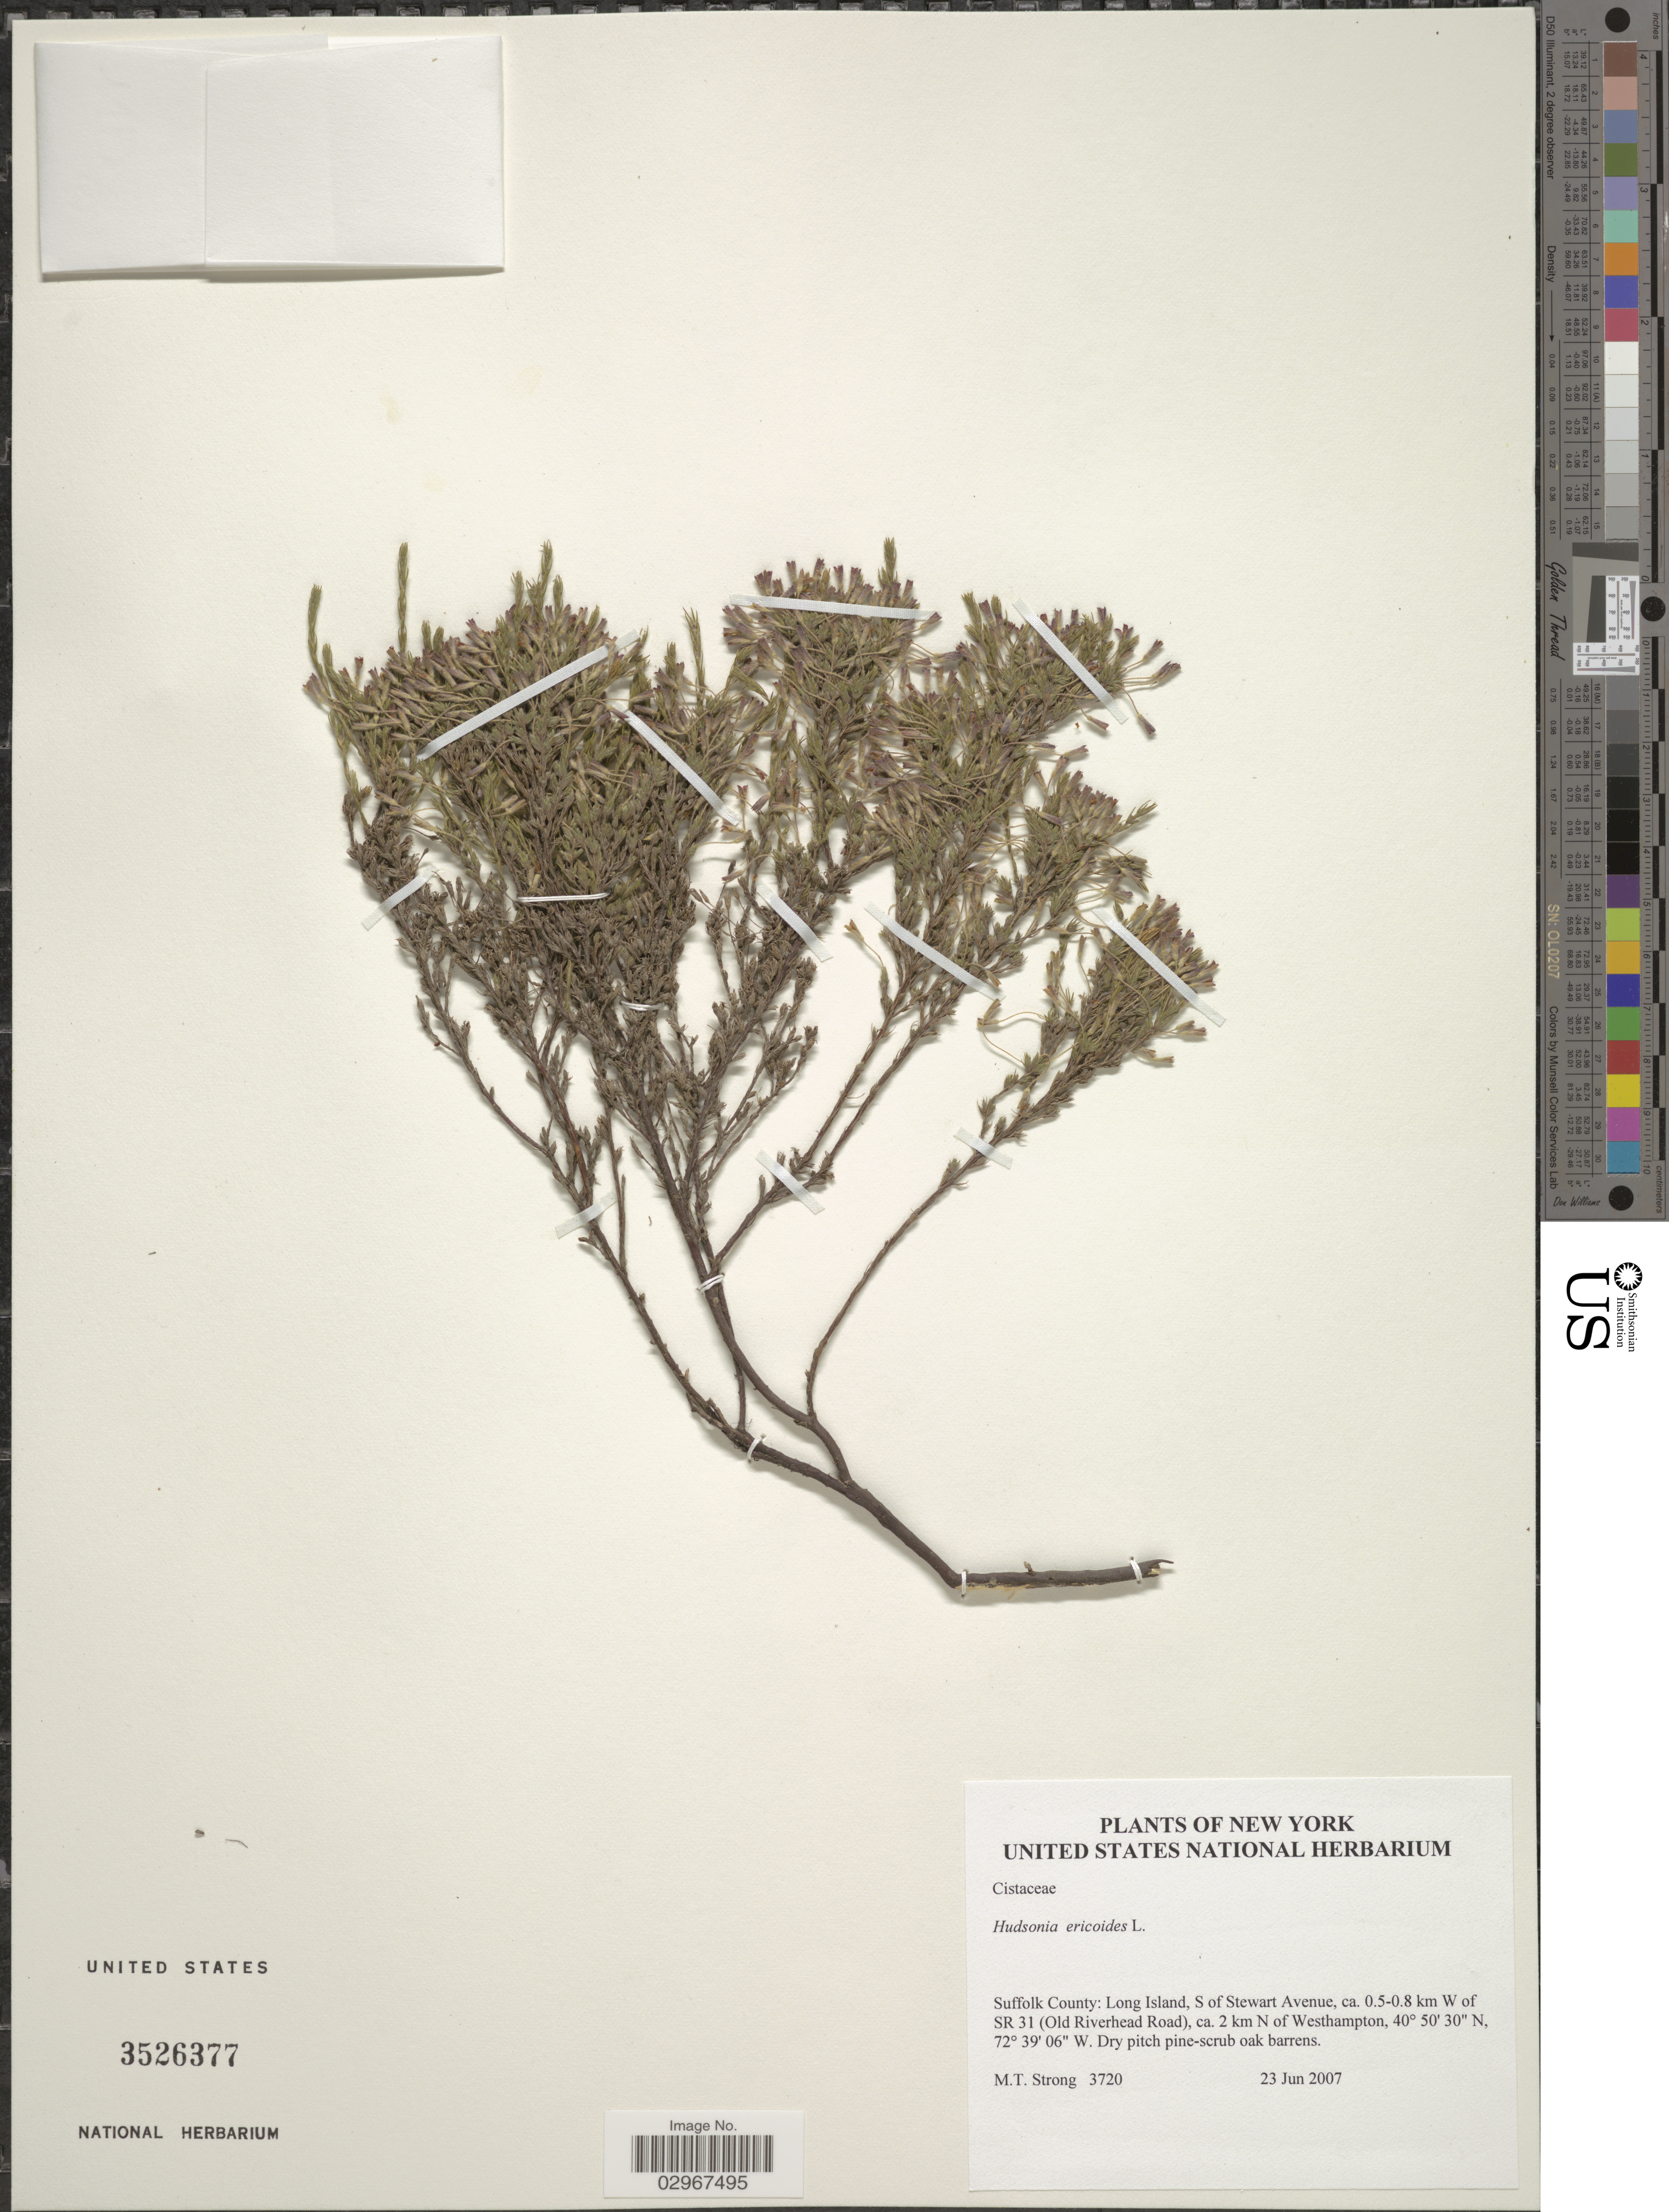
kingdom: Plantae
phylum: Tracheophyta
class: Magnoliopsida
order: Malvales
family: Cistaceae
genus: Hudsonia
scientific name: Hudsonia ericoides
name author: L.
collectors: M. T. Strong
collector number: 3720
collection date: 2007-06-23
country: United States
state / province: New York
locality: Suffolk County: Long Island, S of Stewart Avenue, ca. 0.5-0.8 km W of SR 31 (Old Riverhead Road), ca. 2 km N of Westhampton.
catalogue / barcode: US 3526377